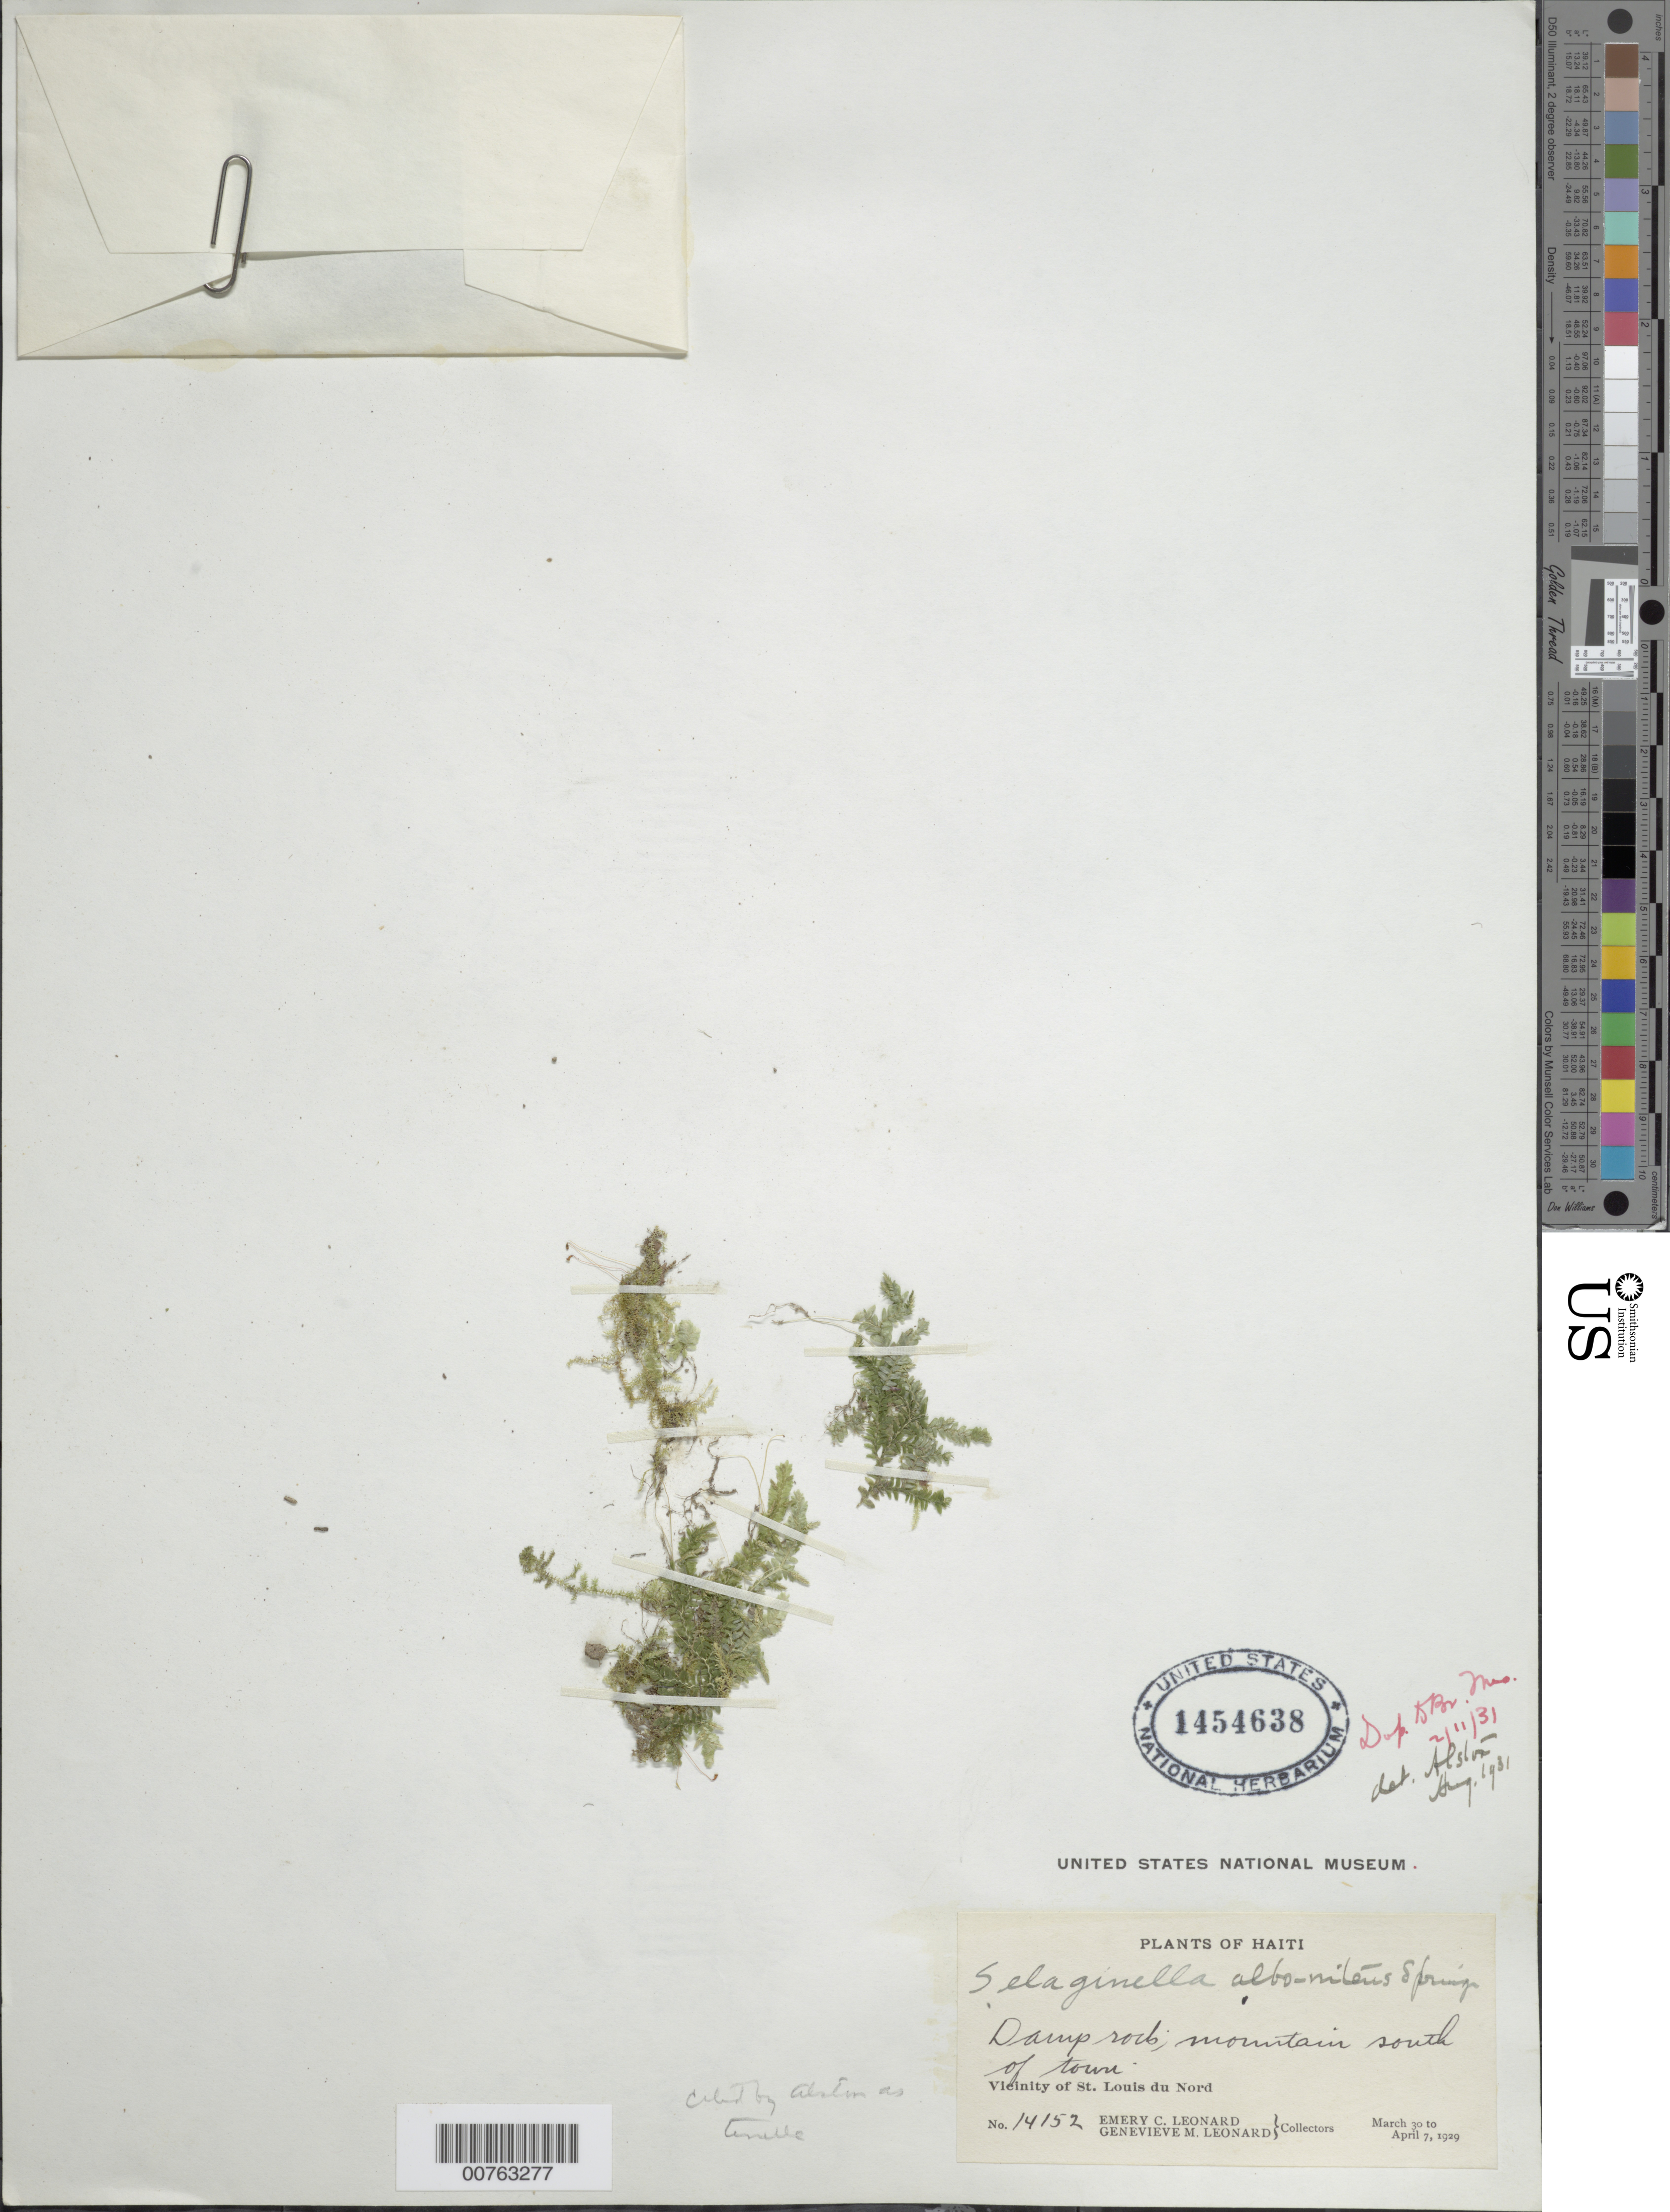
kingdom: Plantae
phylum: Tracheophyta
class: Lycopodiopsida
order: Selaginellales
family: Selaginellaceae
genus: Selaginella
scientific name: Selaginella tenella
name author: (P. Beauv.) Spring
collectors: E. C. Leonard & G. M. Leonard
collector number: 14152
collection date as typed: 30 Mar 1929 07 Apr 1929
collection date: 1929-03-30/1929-04-07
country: Haiti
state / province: Nord-Óuest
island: Hispaniola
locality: Vicinity of St. Louis du Nord. Mountain S of town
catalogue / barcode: US 1454638